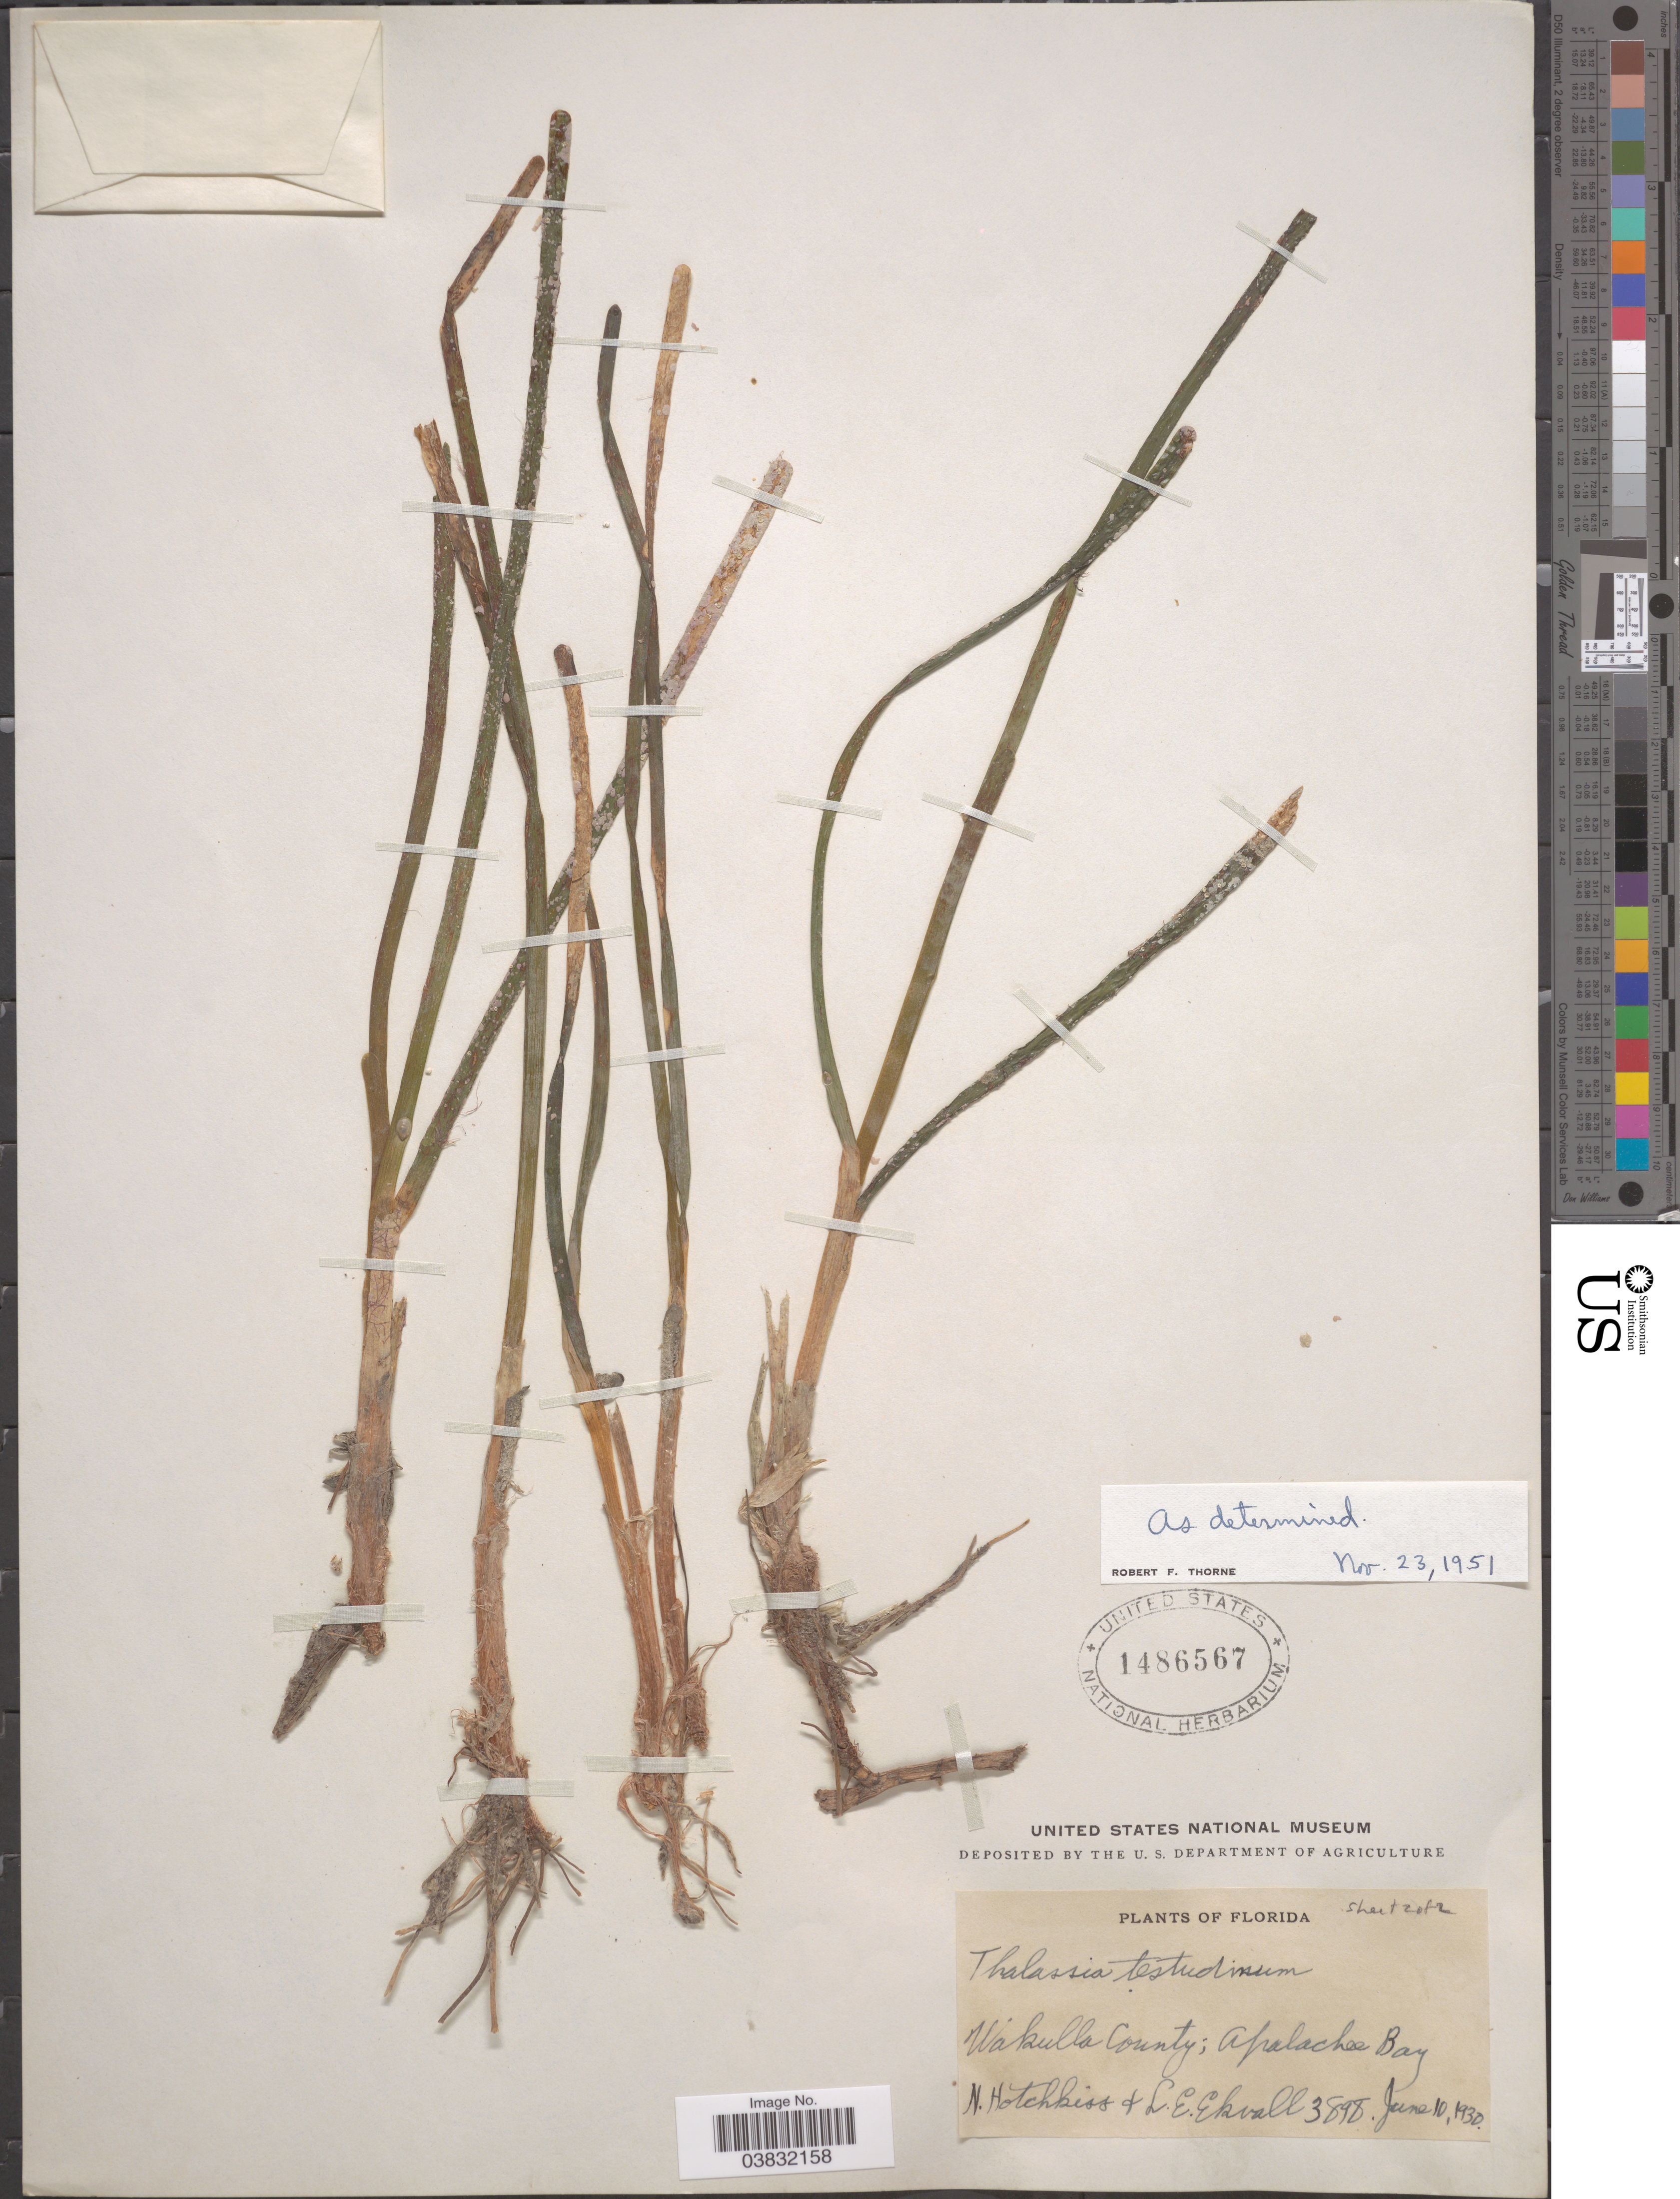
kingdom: Plantae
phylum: Tracheophyta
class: Liliopsida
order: Alismatales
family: Hydrocharitaceae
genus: Thalassia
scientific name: Thalassia testudinum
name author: Banks & Sol. ex K.D. Koenig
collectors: N. Hotchkiss & L. Ekvall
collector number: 3898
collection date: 1930-06-10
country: United States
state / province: Florida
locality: Wakulla county; Apalachee Bay.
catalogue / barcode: US 1486567